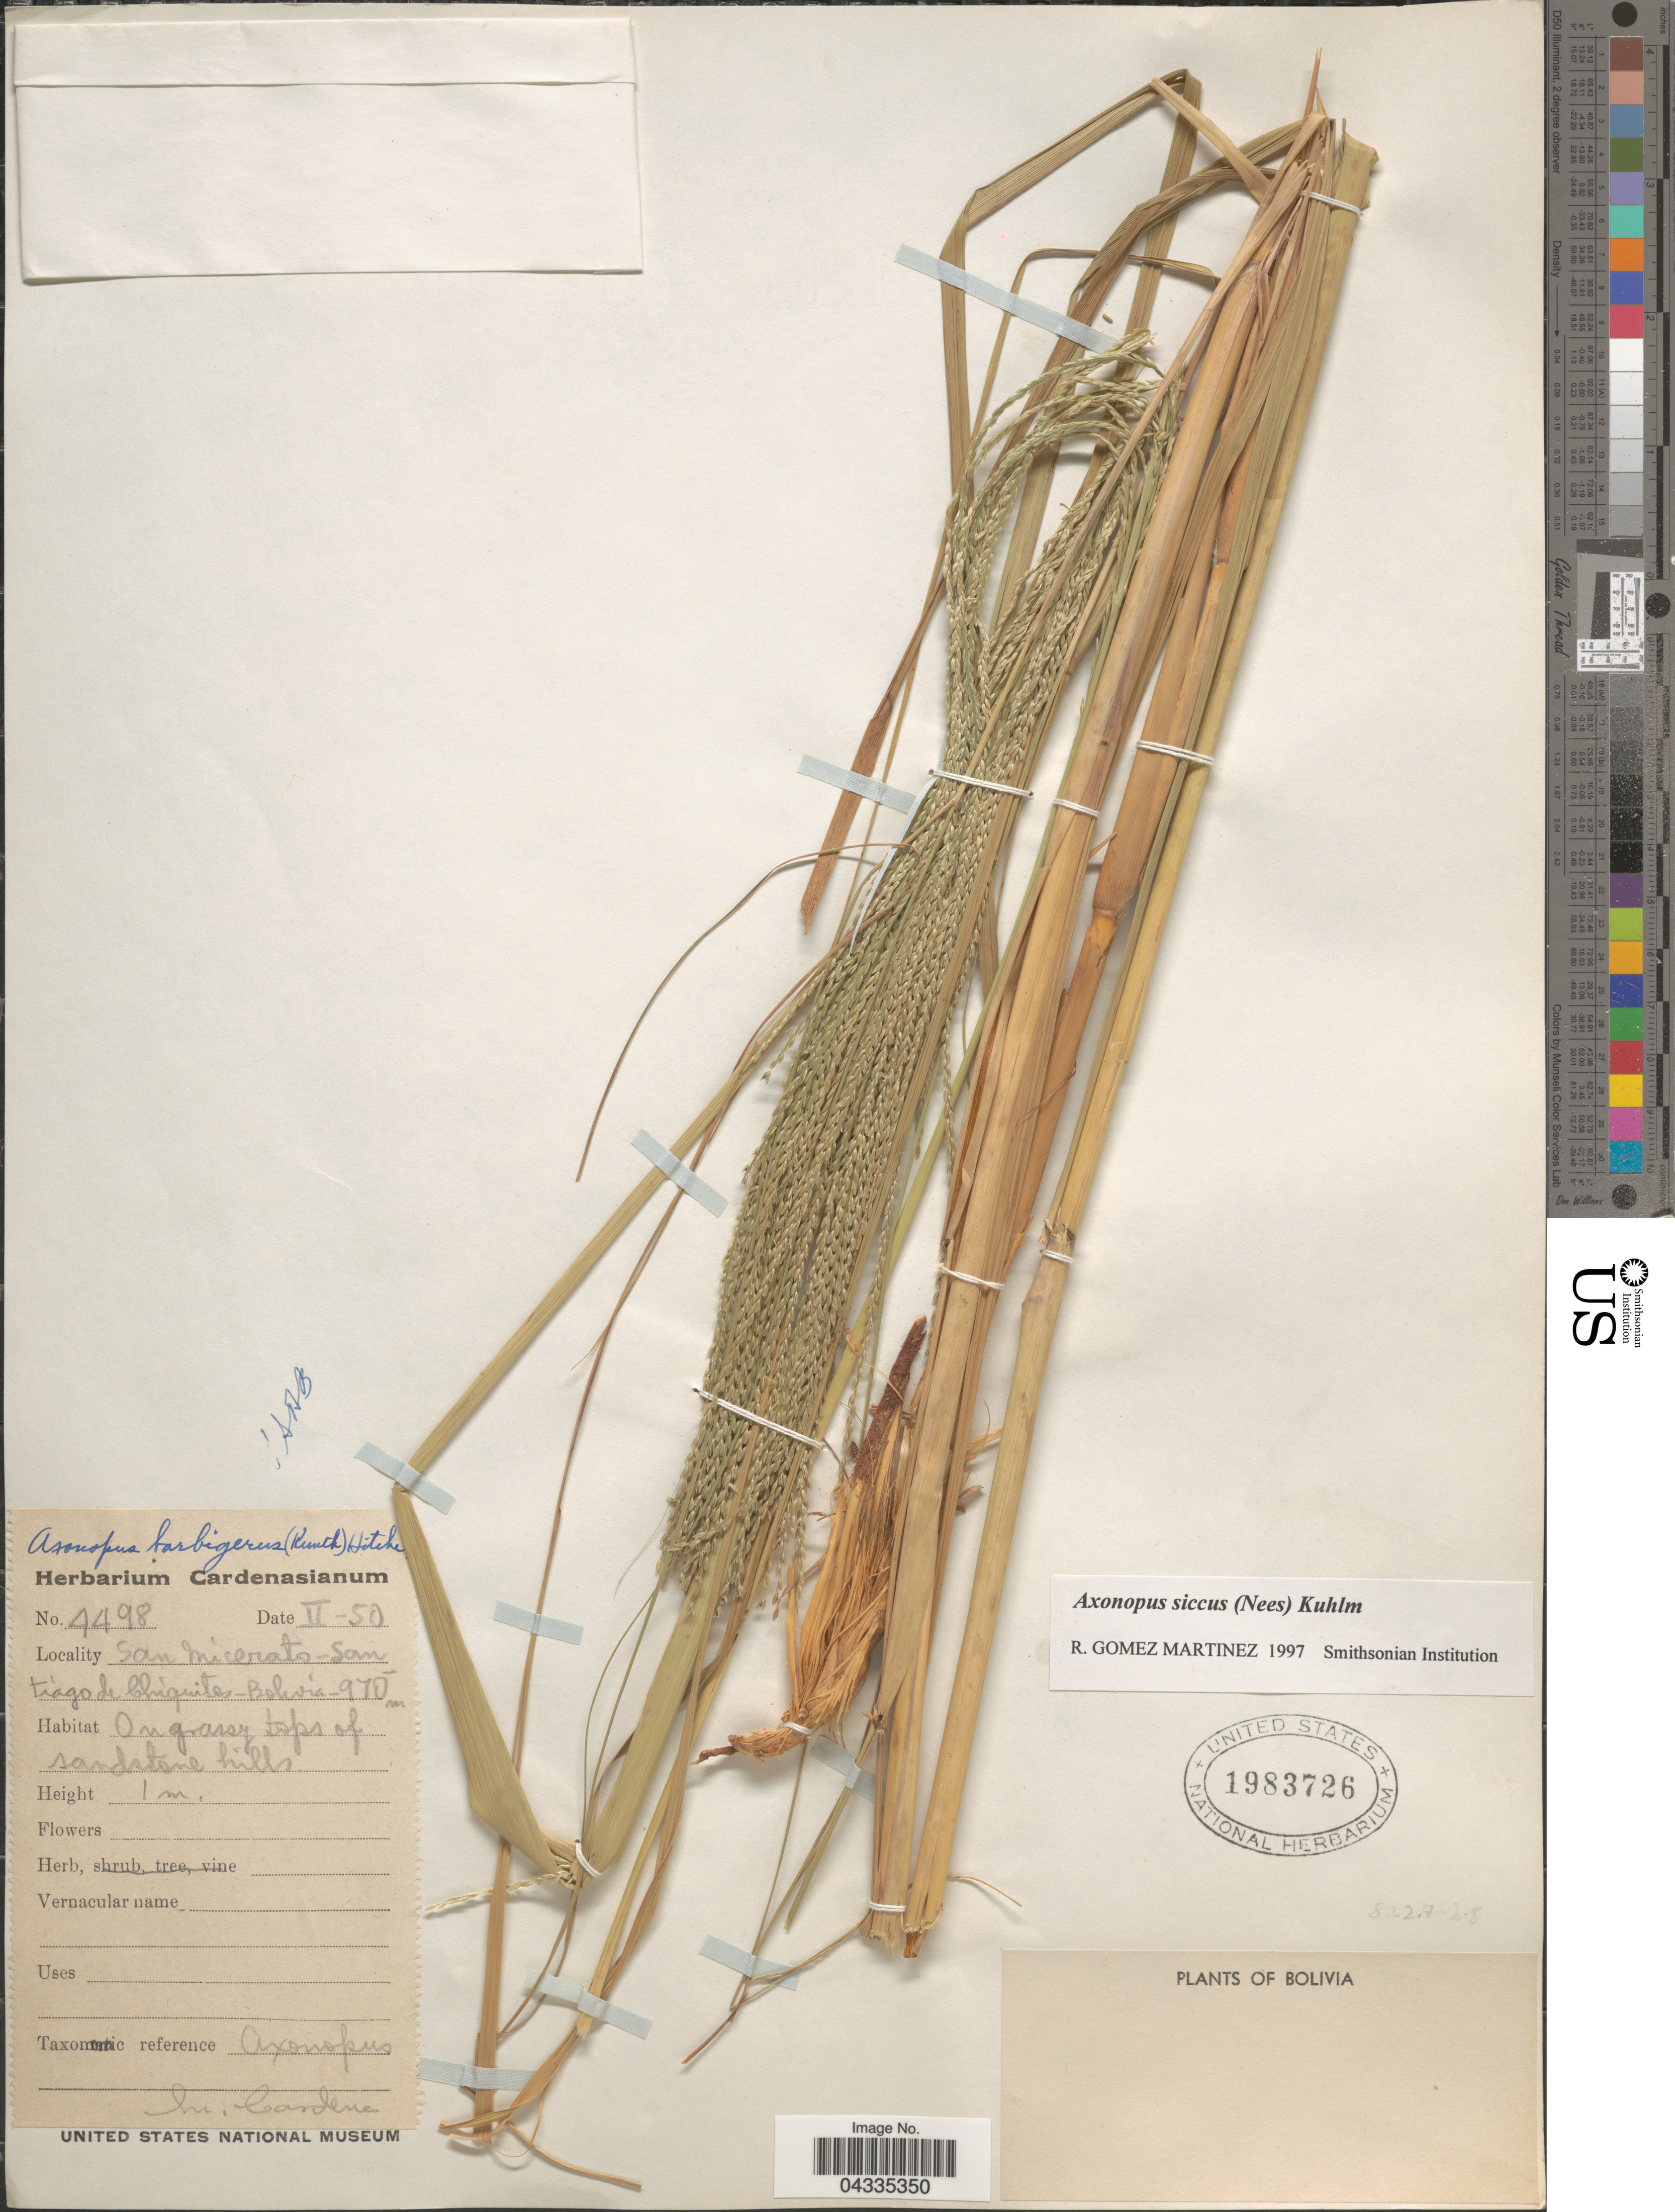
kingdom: Plantae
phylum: Tracheophyta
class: Liliopsida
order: Poales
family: Poaceae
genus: Axonopus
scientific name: Axonopus siccus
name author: (Nees) Kuhlm.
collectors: M. Cárdenas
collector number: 4498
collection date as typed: Transcribed d/m/y: /2/50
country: Bolivia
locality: San Micerato-Santiago de Chiquites. On grassy tops of sandstone hills.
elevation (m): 970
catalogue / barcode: US 1983726